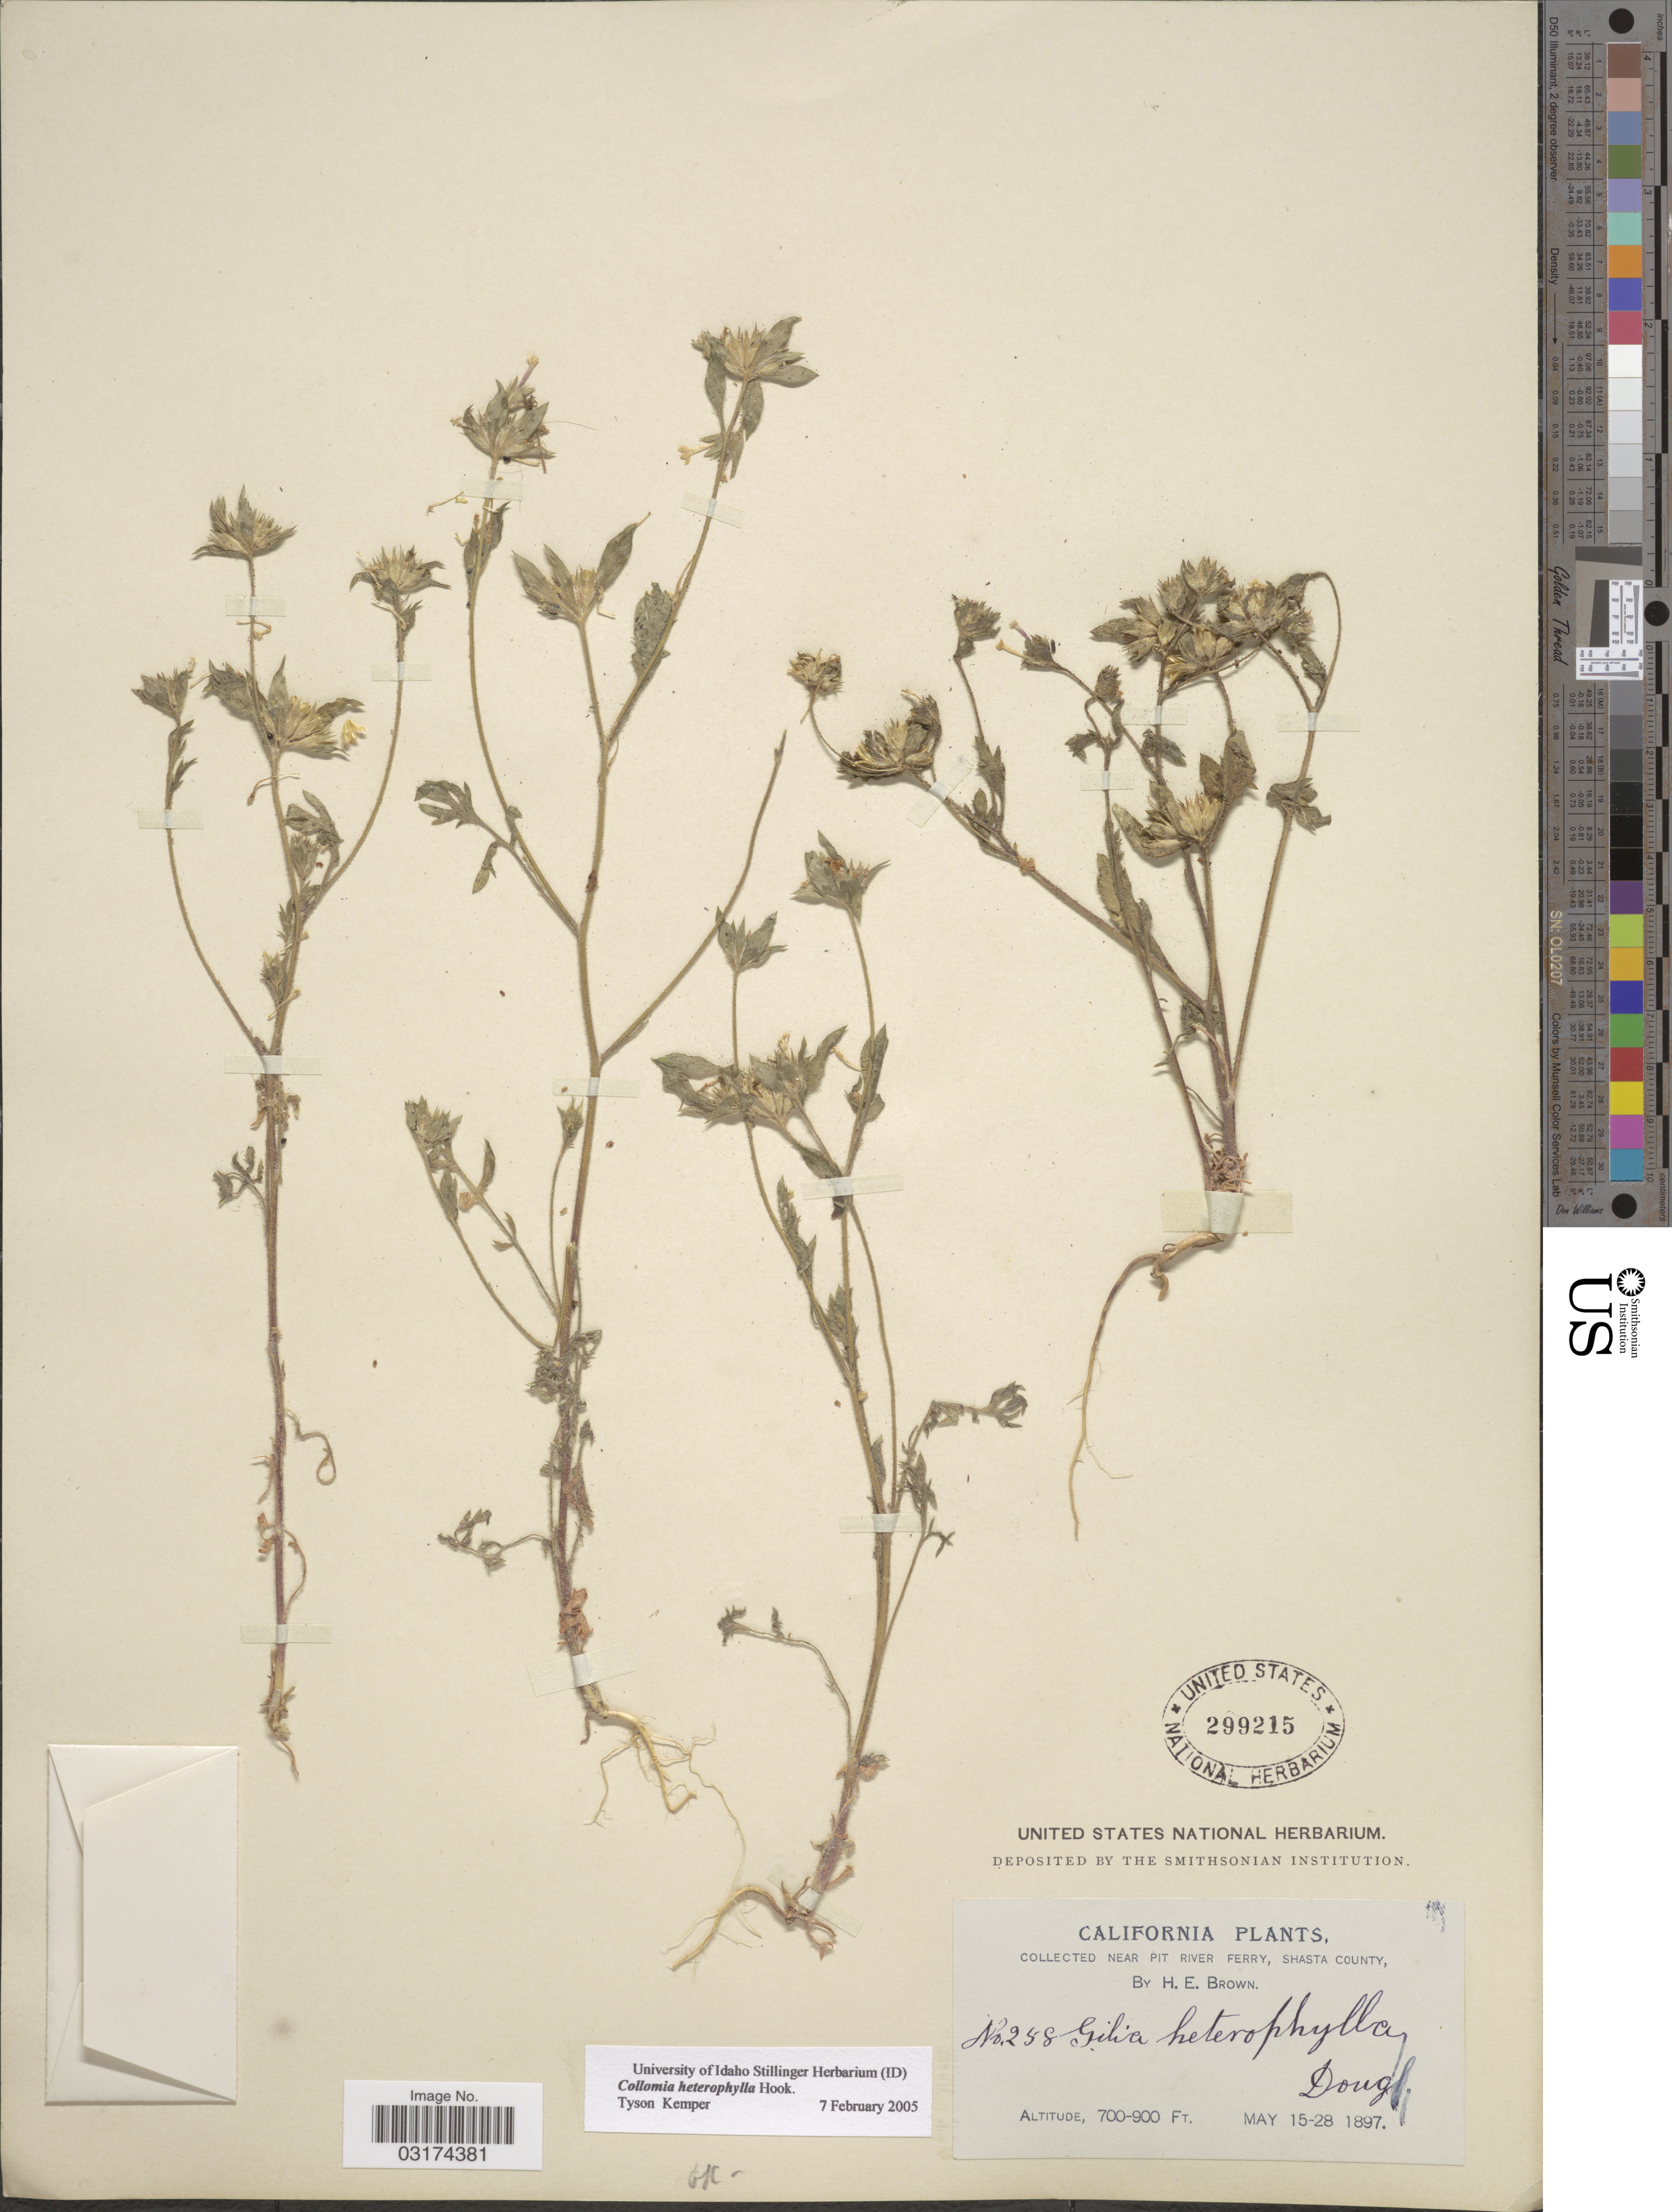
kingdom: Plantae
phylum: Tracheophyta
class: Magnoliopsida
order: Ericales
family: Polemoniaceae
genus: Collomia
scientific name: Collomia heterophylla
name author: Hook.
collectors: H. E. Brown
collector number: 258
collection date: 1897-05-15/1897-05-28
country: United States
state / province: California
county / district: Shasta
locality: Near Pit River Ferry, Shasta County.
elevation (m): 213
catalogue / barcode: US 299215